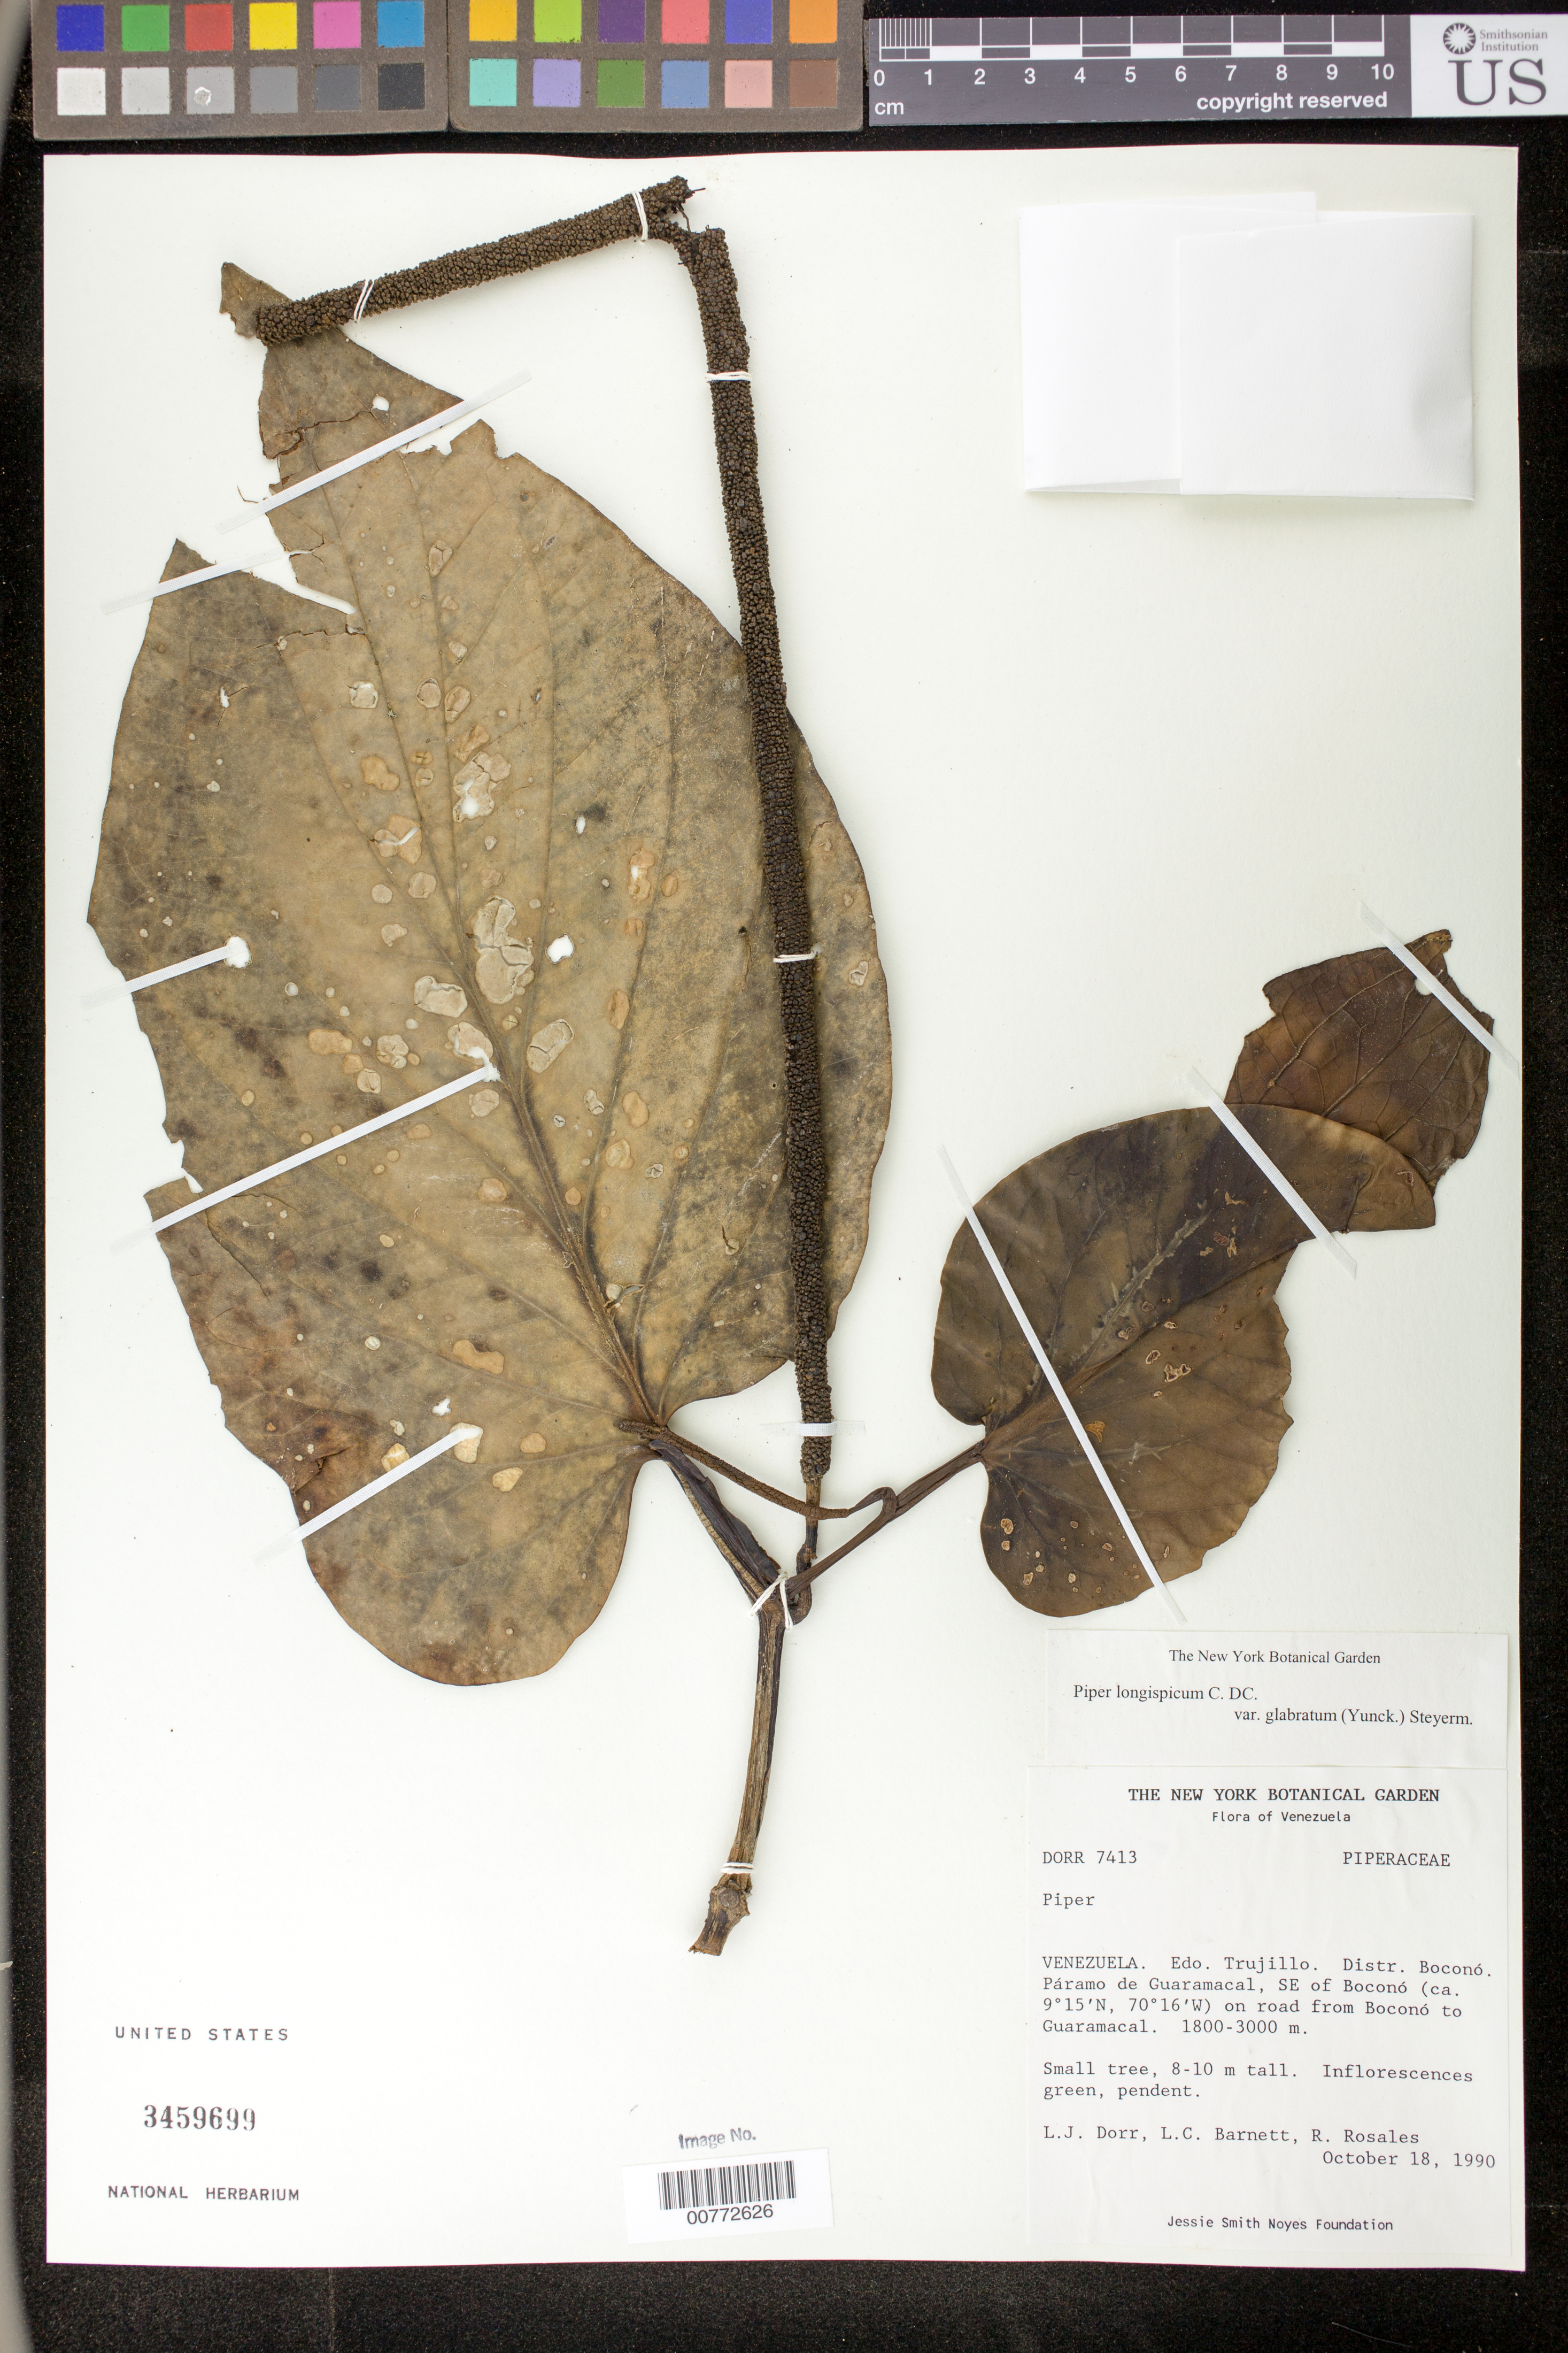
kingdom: Plantae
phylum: Tracheophyta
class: Magnoliopsida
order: Piperales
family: Piperaceae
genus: Piper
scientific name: Piper longispicum var. glabratum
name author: (Yunck.) Steyerm.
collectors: L. J. Dorr, L. C. Barnett & R. Rosales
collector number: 7413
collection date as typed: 18 Oct 1990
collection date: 1990-10-18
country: Venezuela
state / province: Trujillo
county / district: Boconó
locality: Páramo de Guaramacal, SE of Boconó on road from Boconó to Guaramacal.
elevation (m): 1800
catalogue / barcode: US 3459699